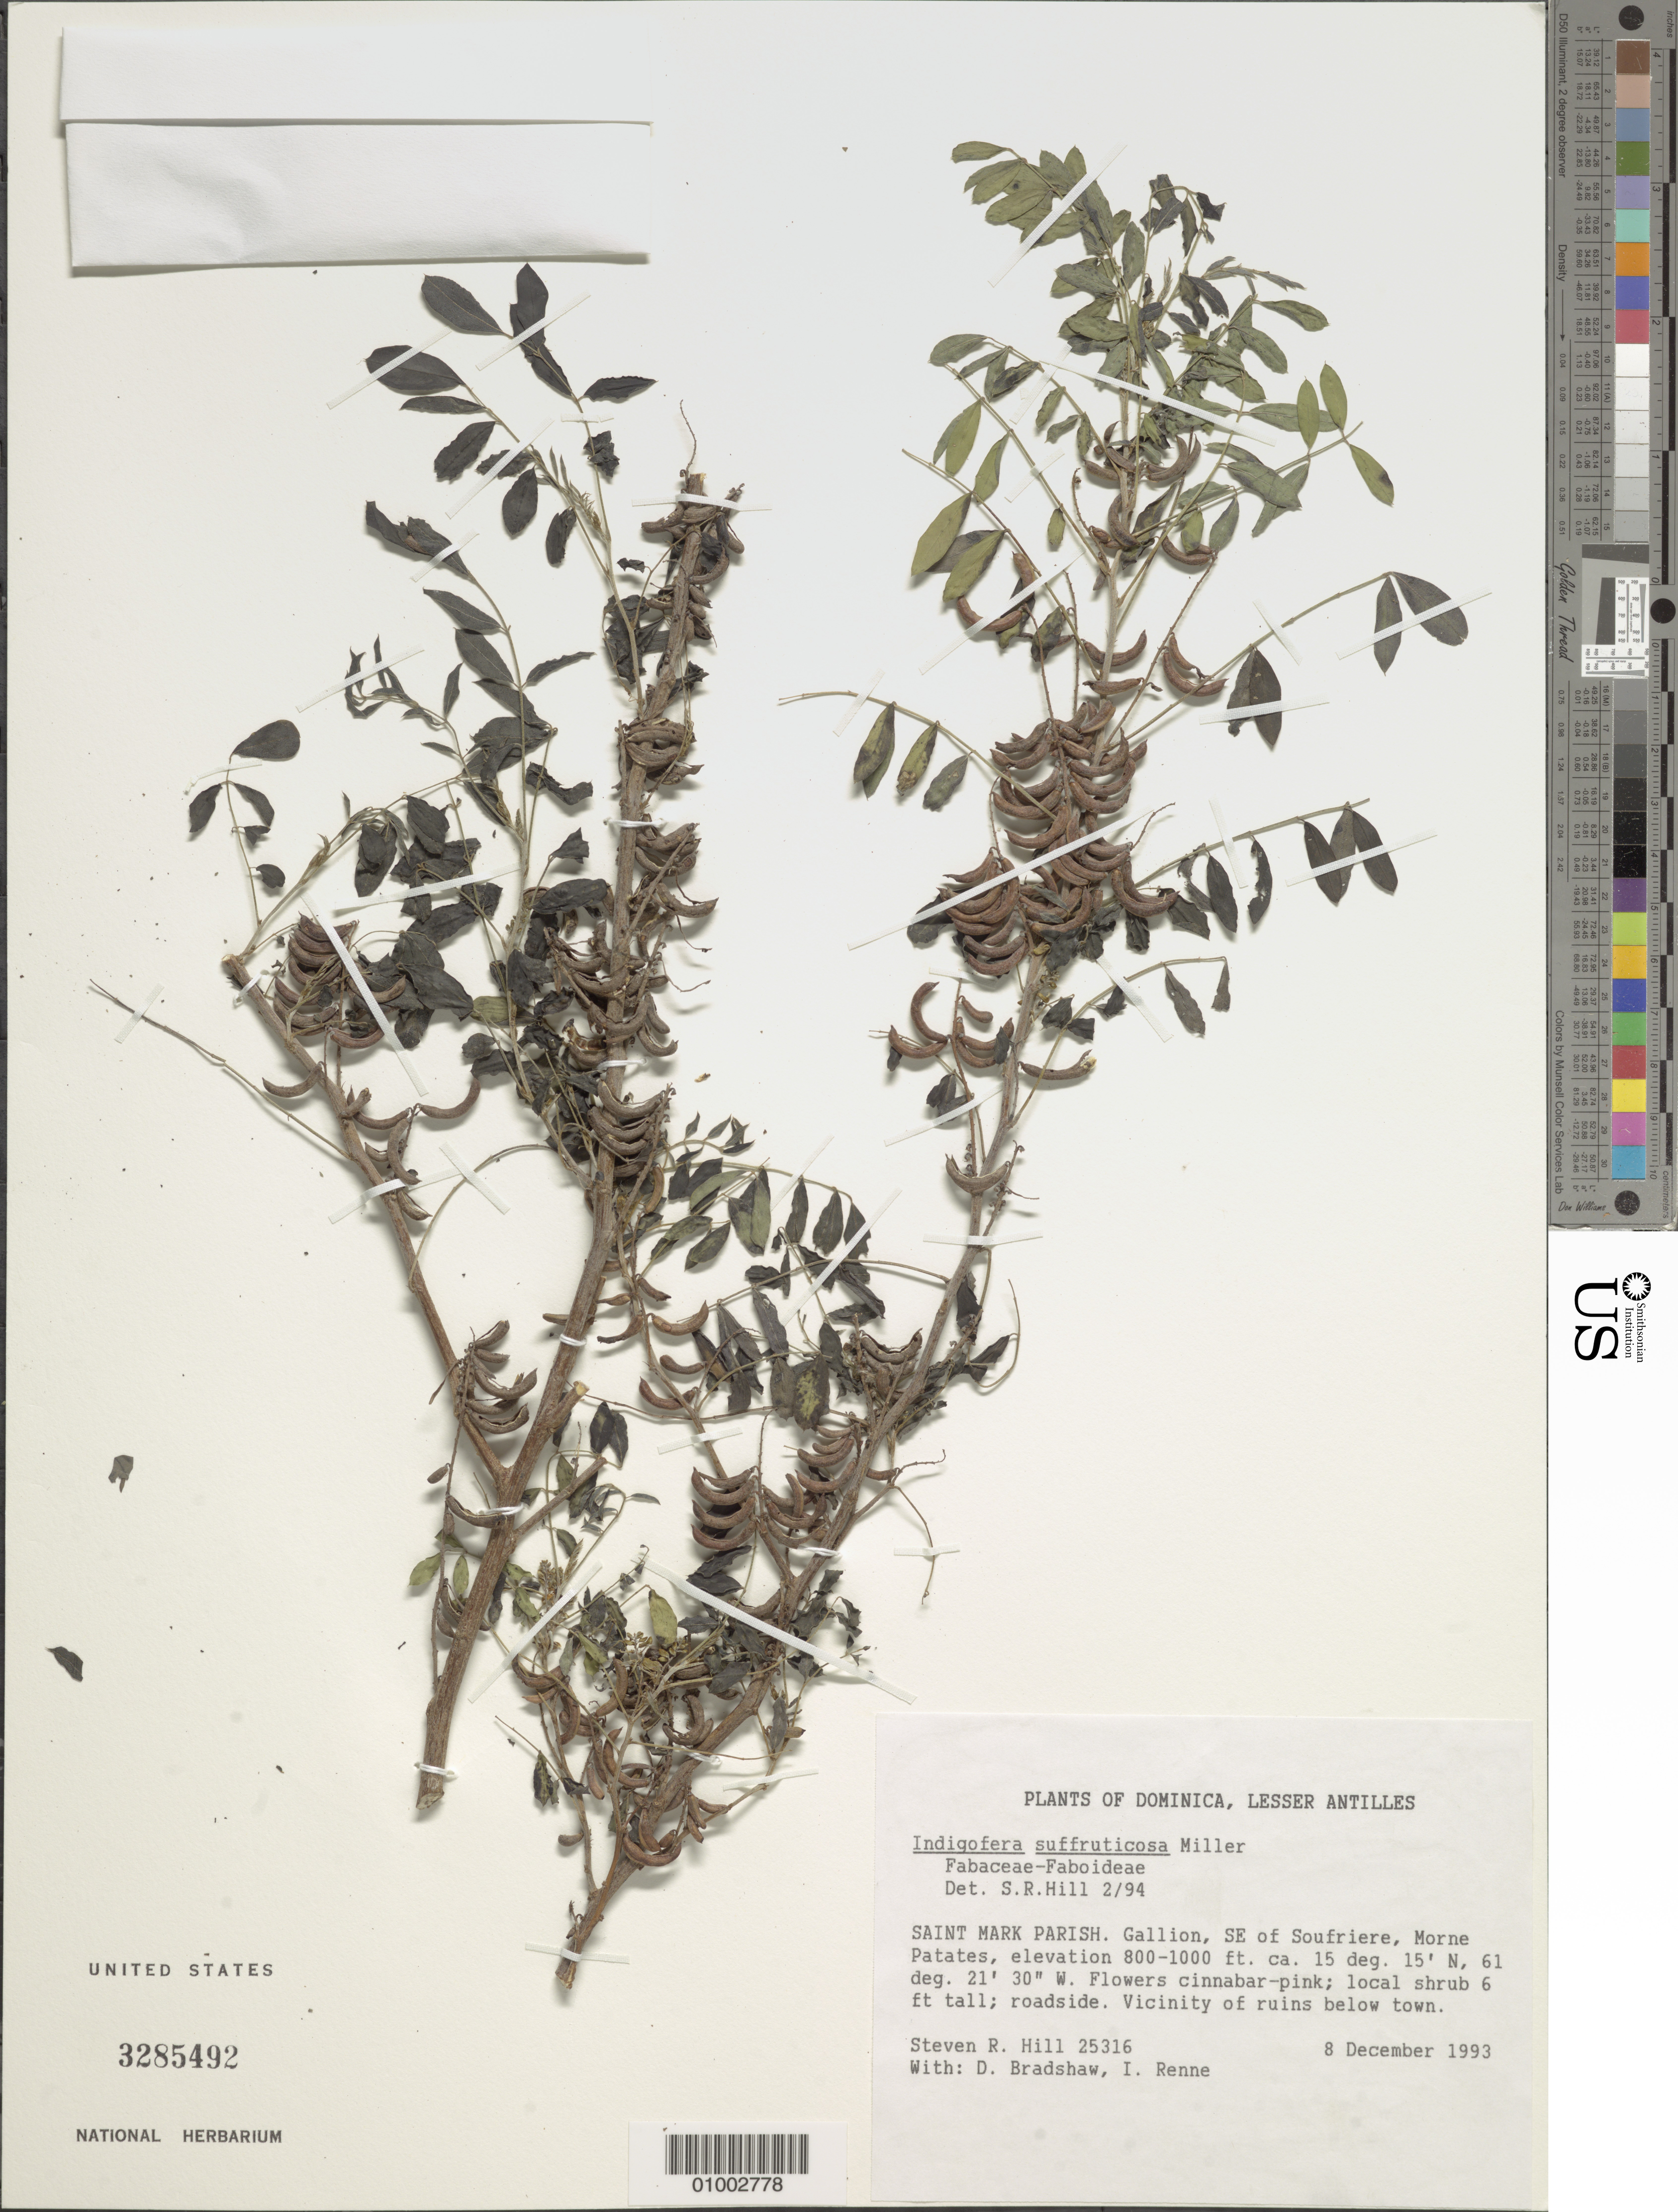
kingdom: Plantae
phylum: Tracheophyta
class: Magnoliopsida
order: Fabales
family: Fabaceae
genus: Indigofera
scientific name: Indigofera suffruticosa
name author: Mill.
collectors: S. R. Hill, D. Bradshaw & I. Renne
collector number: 25316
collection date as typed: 08 Dec 1993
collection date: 1993-12-08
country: Dominica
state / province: St. Mark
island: Dominica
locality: Gallion, SE of Soufriere, Morne Oatates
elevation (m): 244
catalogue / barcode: US 3285492